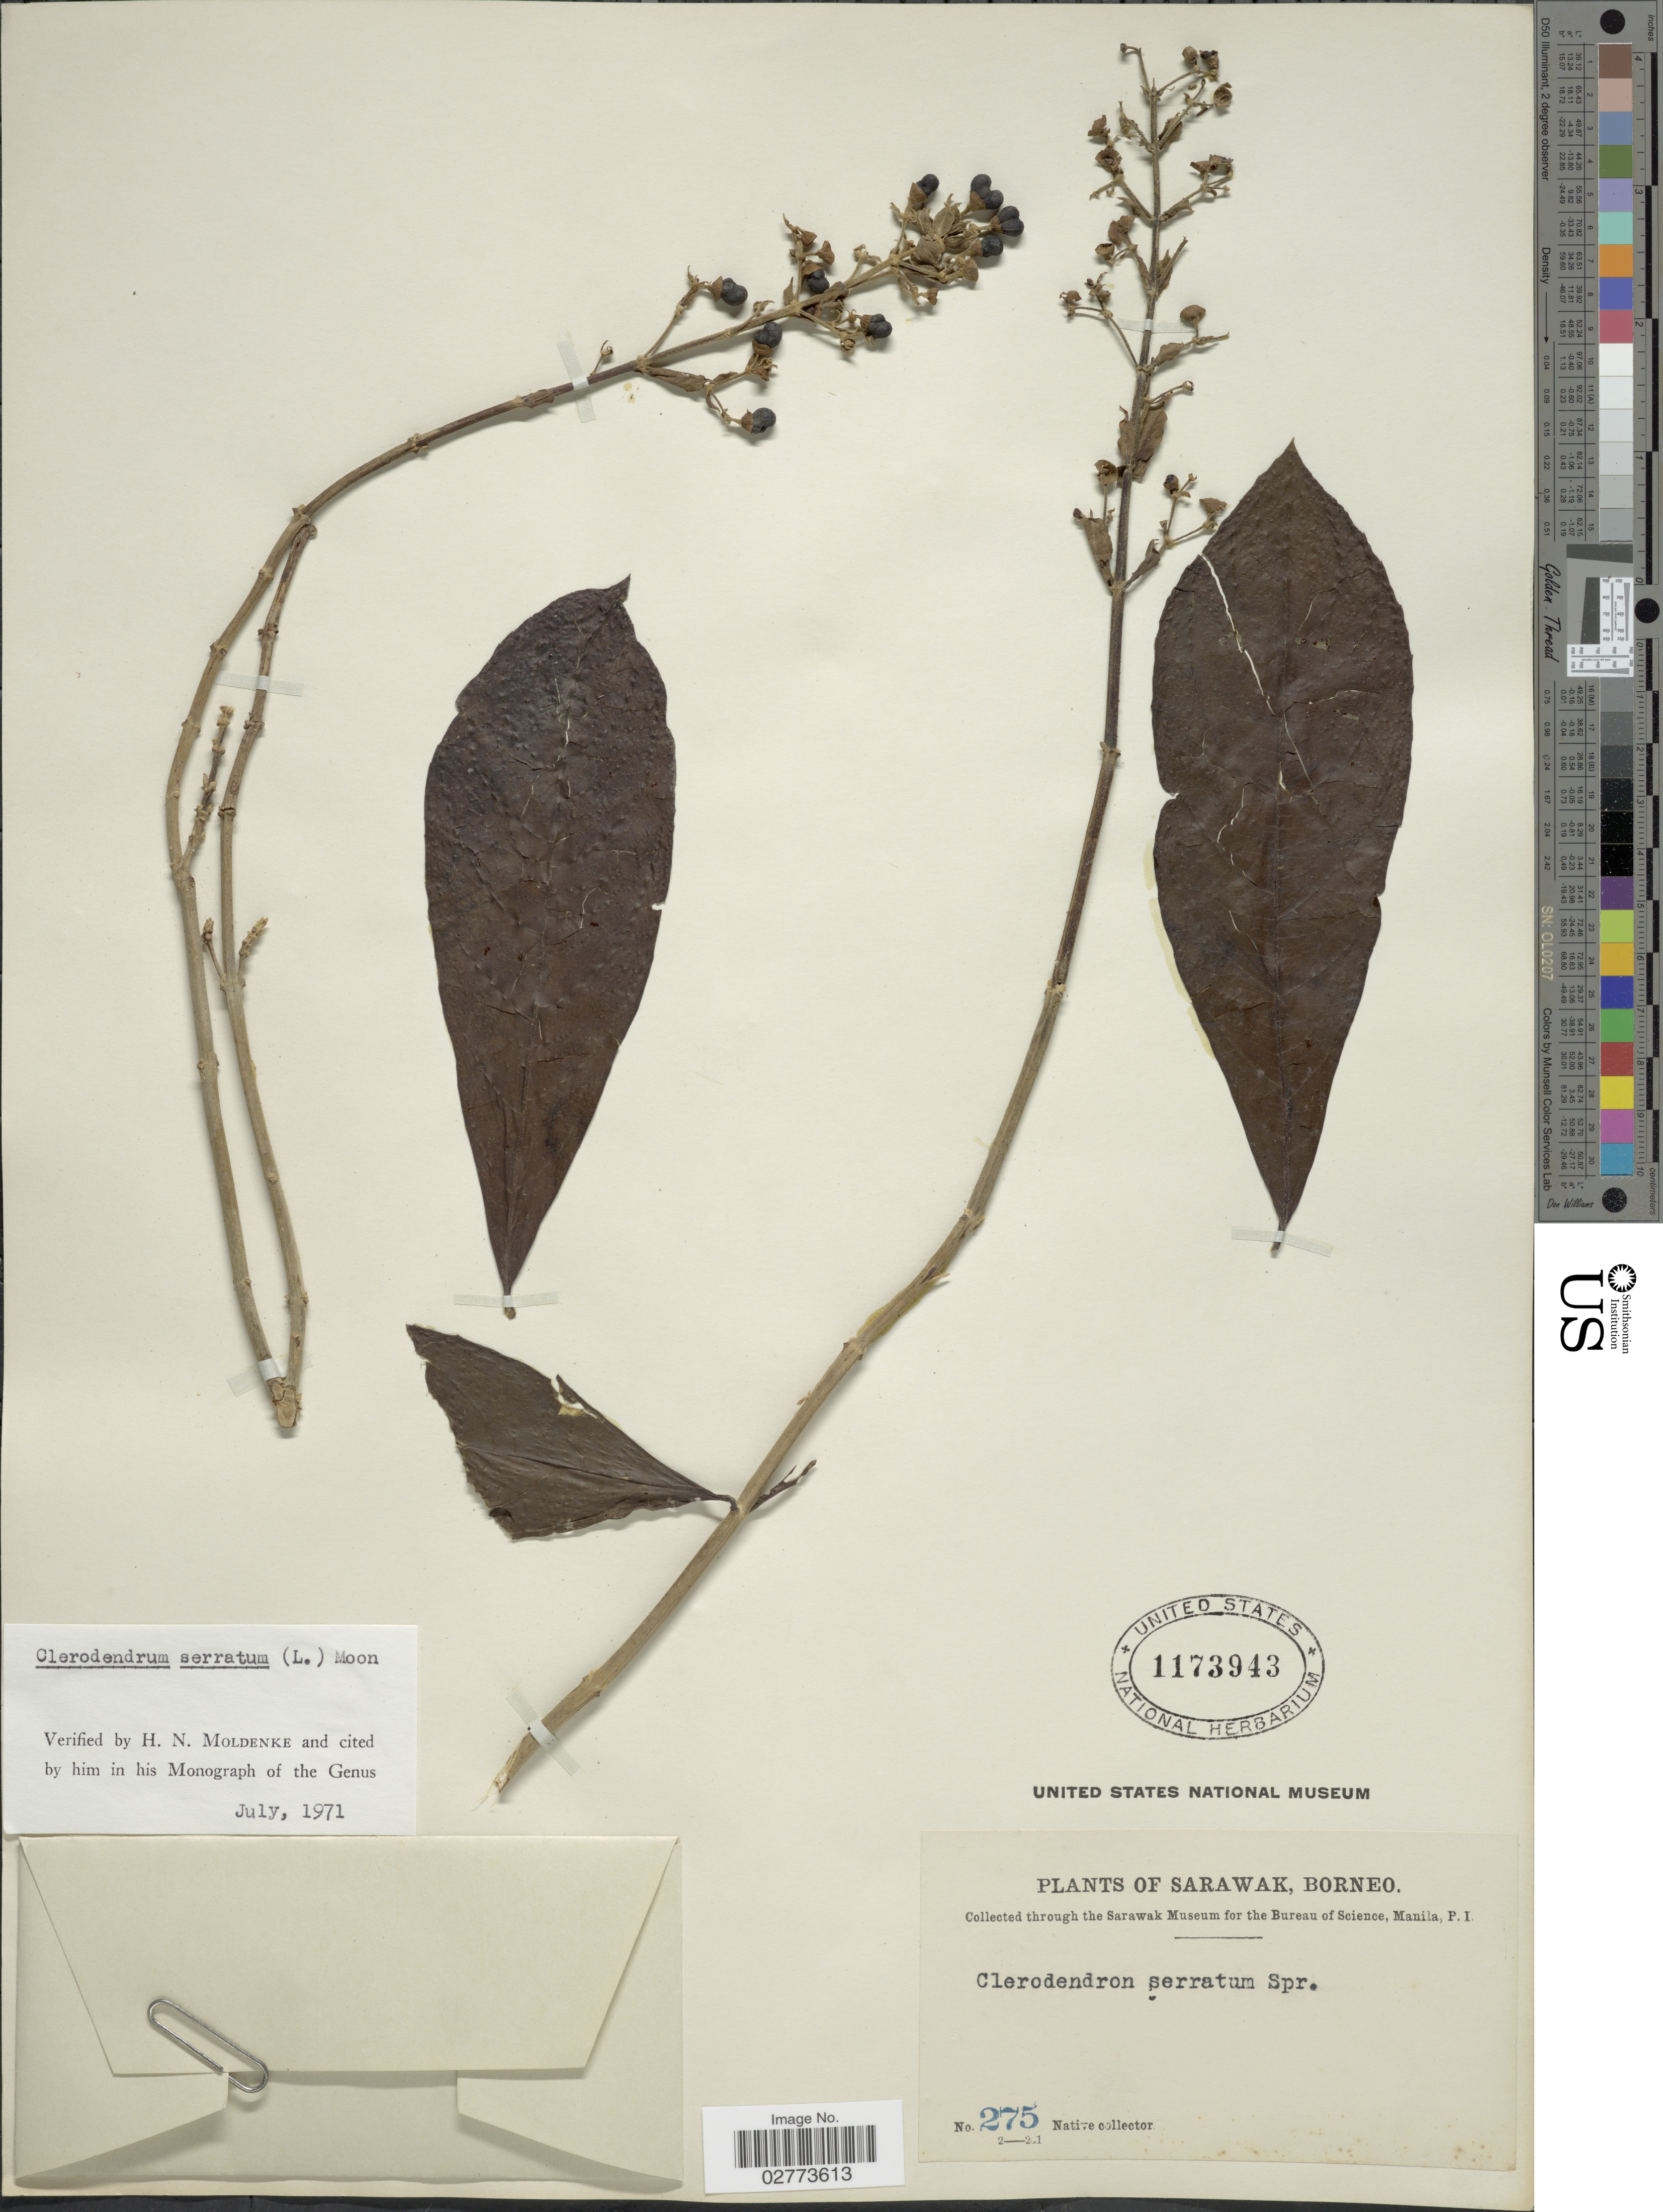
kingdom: Plantae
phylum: Tracheophyta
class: Magnoliopsida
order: Lamiales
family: Lamiaceae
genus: Clerodendrum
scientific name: Clerodendrum serratum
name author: (L.) Moon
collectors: Native collector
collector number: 275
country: Malaysia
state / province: Sarawak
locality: Borneo.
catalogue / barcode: US 1173943